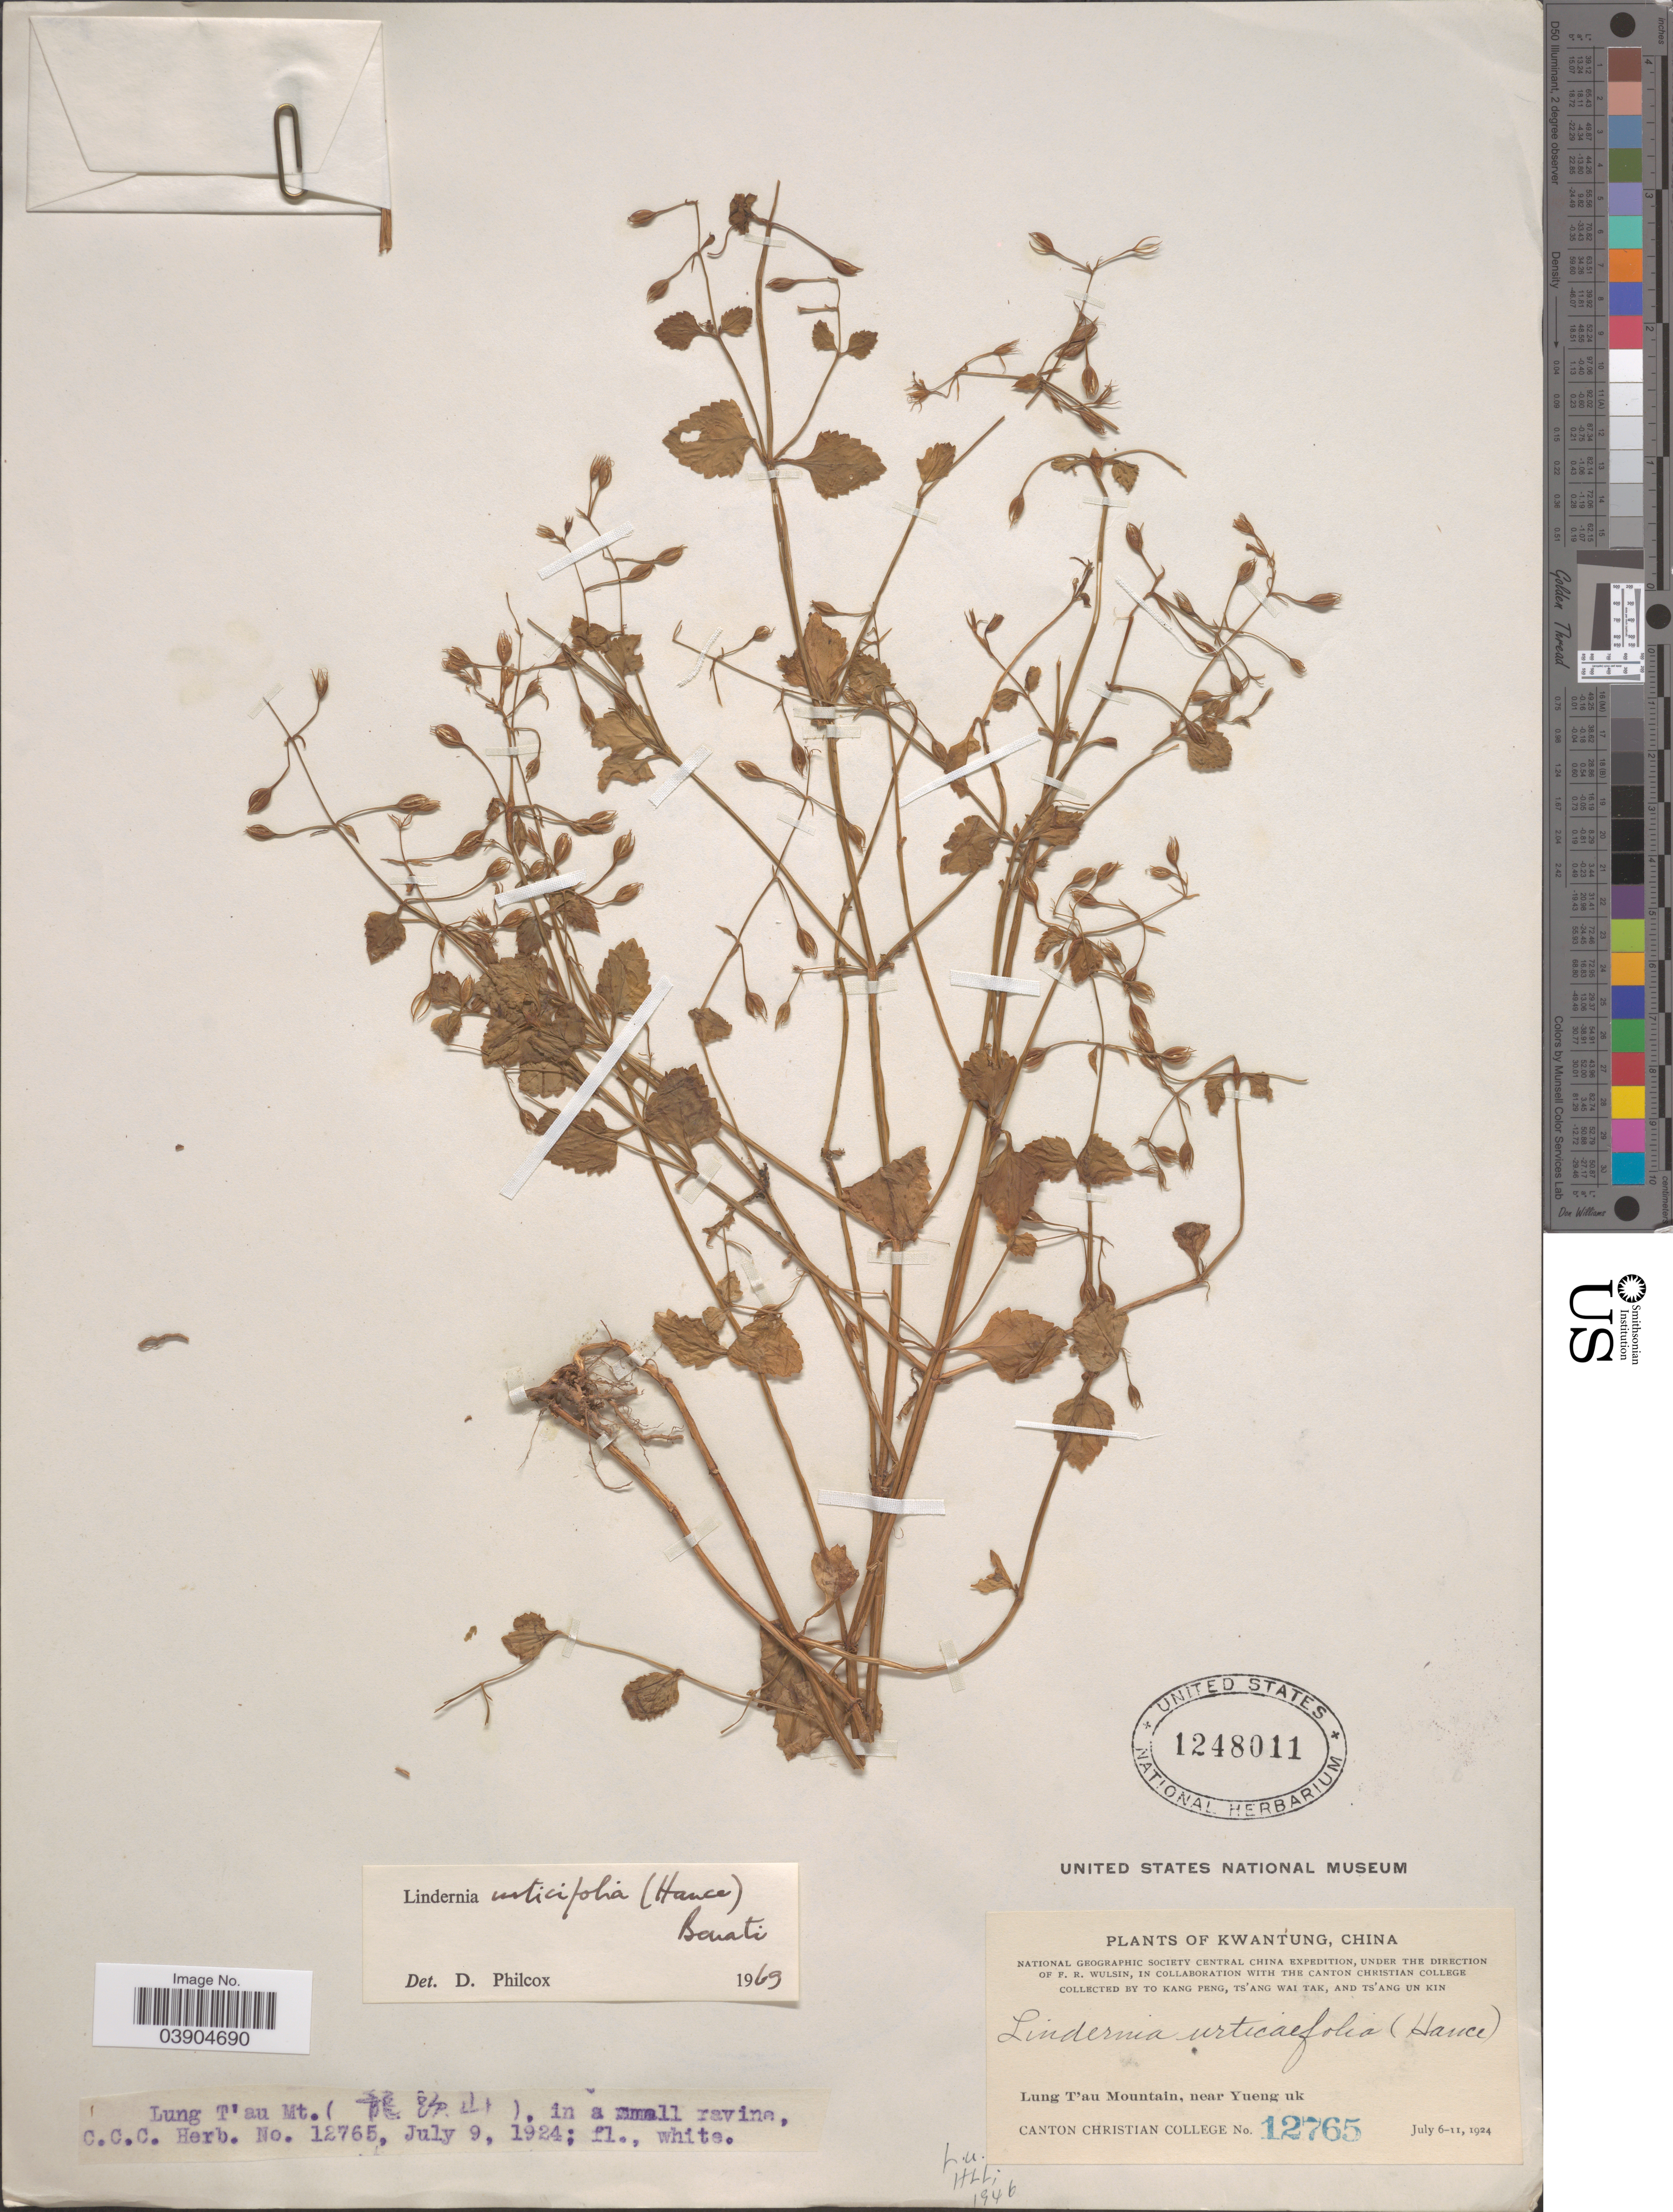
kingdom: Plantae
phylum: Tracheophyta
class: Magnoliopsida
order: Lamiales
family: Linderniaceae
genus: Lindernia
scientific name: Lindernia urticifolia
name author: (Hance) Bonati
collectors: T. K. Peng, W. T. Tsang & Ts' Ang Un Kin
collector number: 12765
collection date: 1924-07-09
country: China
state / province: Guangdong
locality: Kwantung. Lung T'au Mountain (X), near Yueng uk.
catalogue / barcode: US 1248011